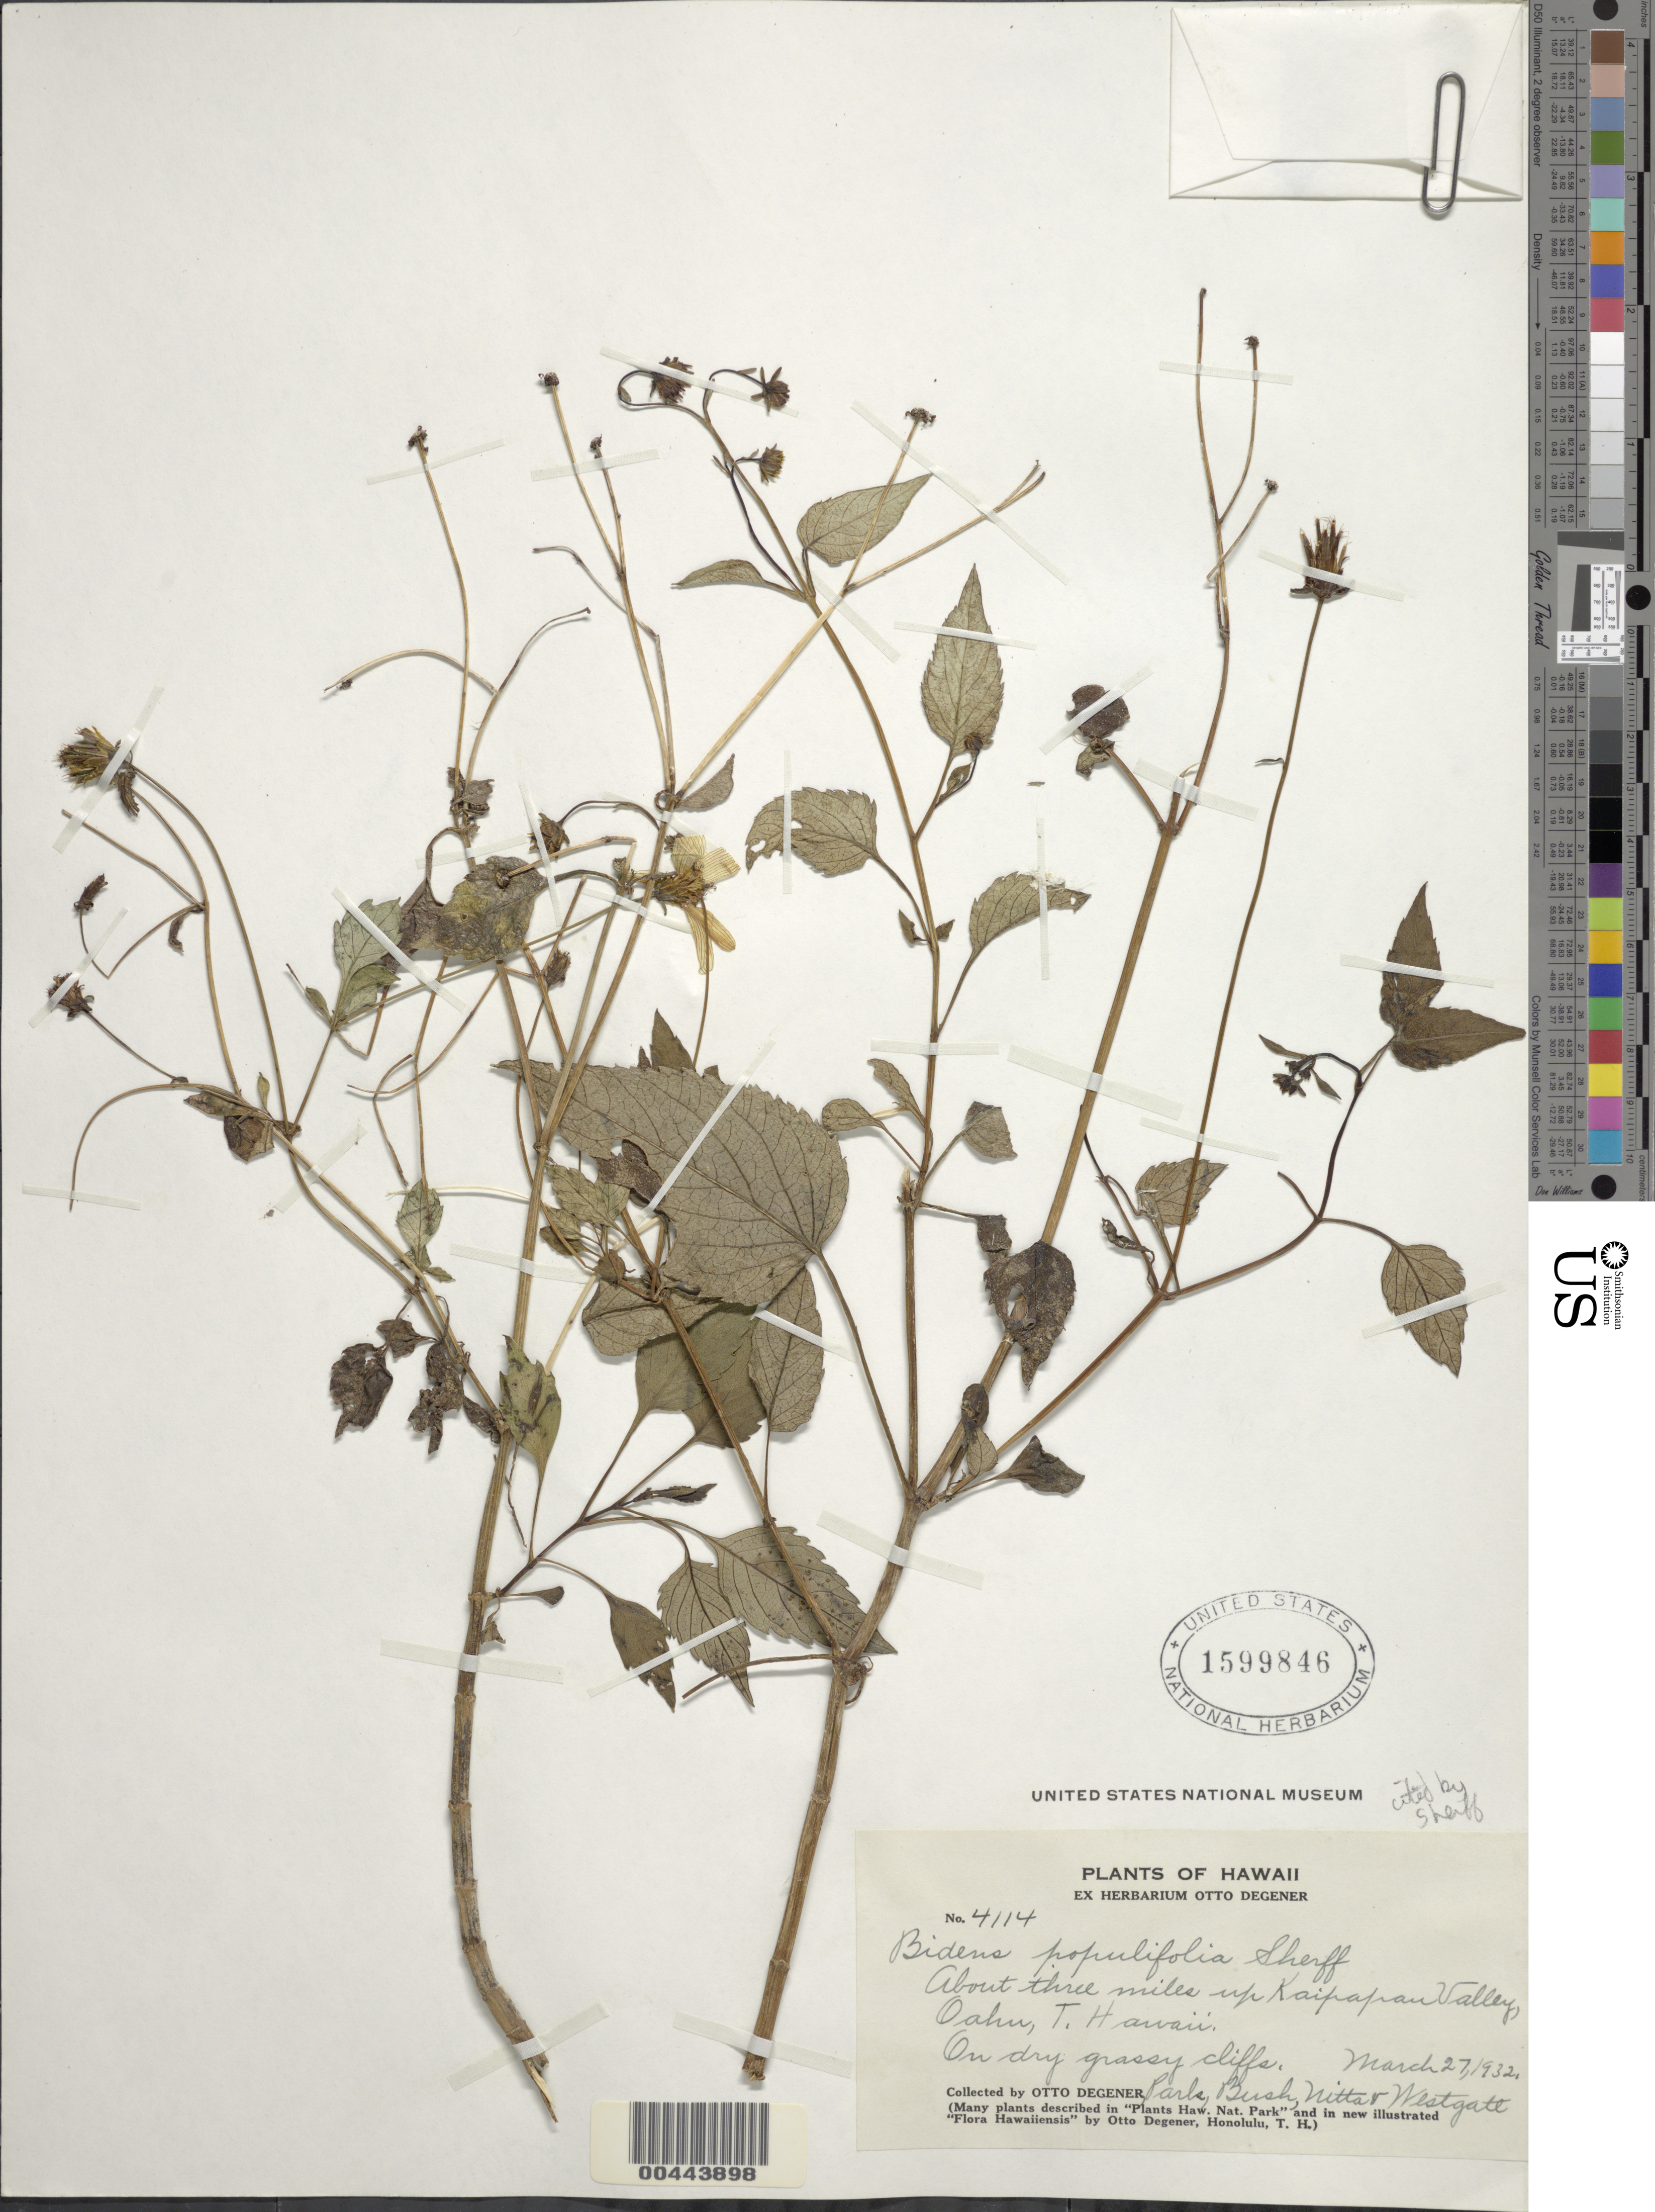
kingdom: Plantae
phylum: Tracheophyta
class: Magnoliopsida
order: Asterales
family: Asteraceae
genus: Bidens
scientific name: Bidens populifolia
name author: Sherff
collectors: O. Degener, Park, B. F. Bush, Nitta & Westgate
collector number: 4114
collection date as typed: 27 Mar 1932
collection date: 1932-03-27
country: United States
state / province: Hawaii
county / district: Honolulu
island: Oahu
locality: About 3 mi up Kaipapau Valley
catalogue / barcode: US 1599846